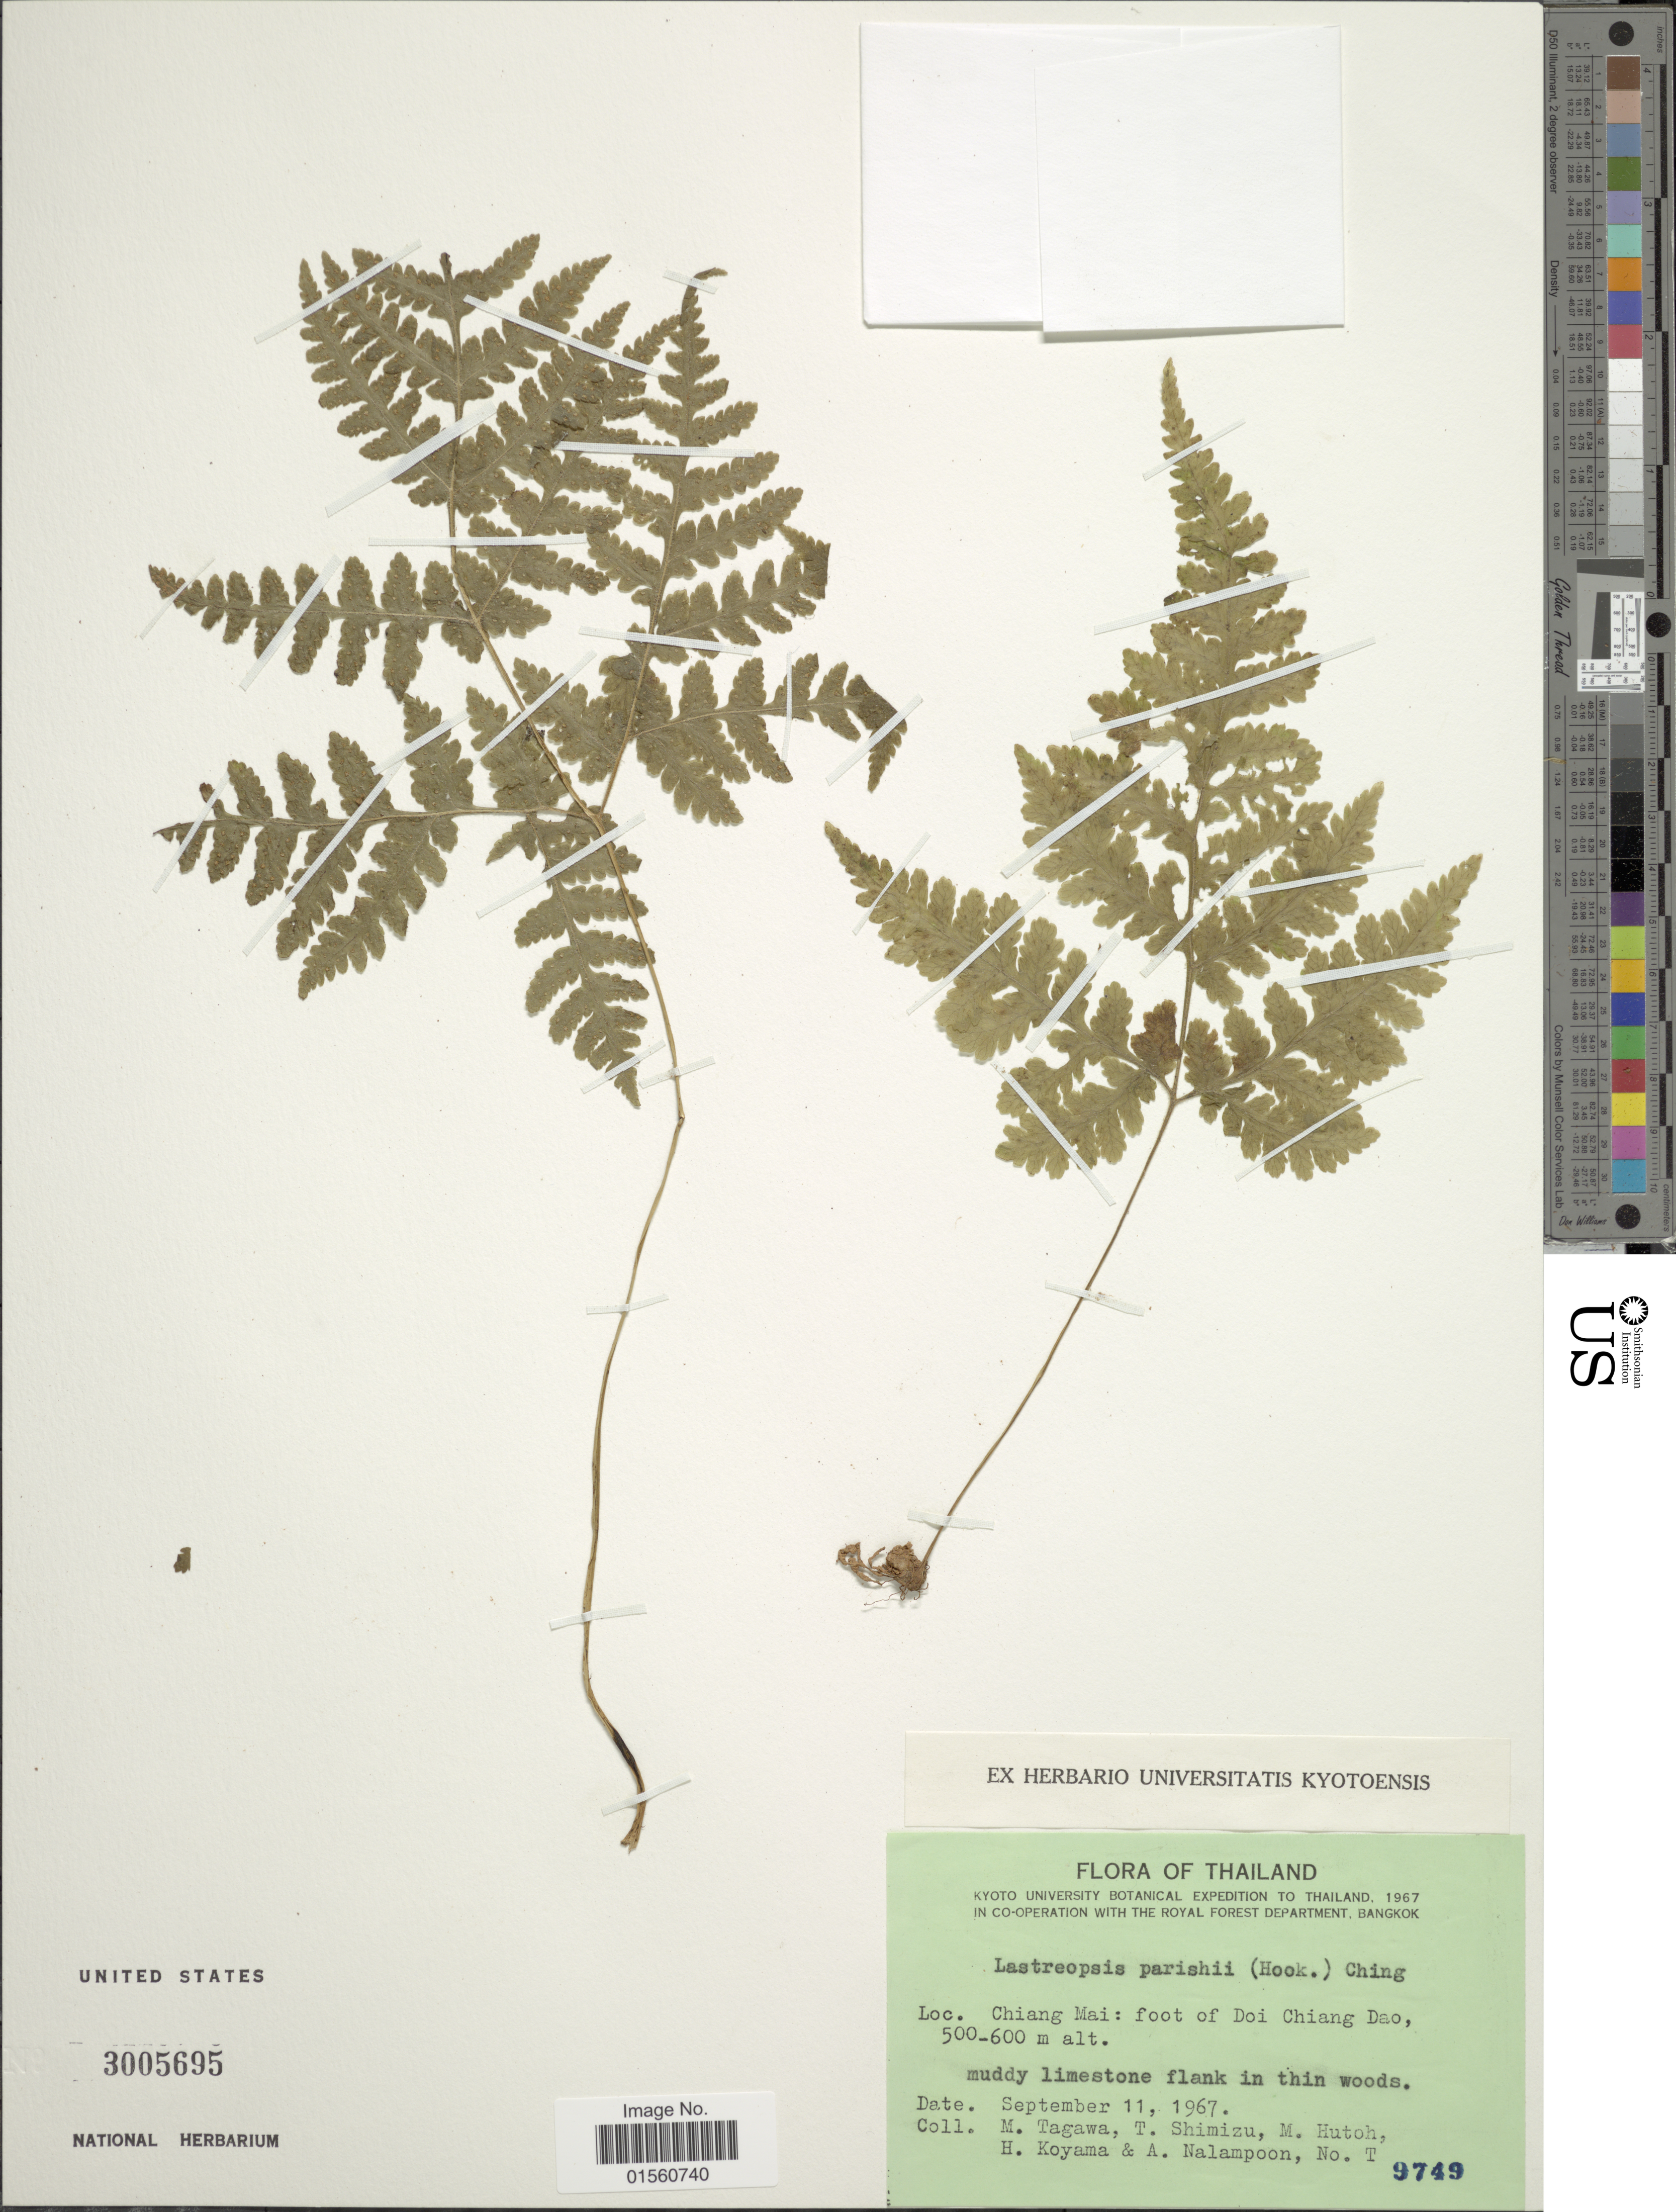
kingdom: Plantae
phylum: Tracheophyta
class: Polypodiopsida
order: Polypodiales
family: Dryopteridaceae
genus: Lastreopsis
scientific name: Lastreopsis parrishii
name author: (Hook.) Ching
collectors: M. Tagawa, T. Shimizu, M. Hutoh, H. Koyama & A. Nalampoon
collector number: T 9749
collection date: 1967-09-11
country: Thailand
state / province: Chiang Mai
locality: Foot of doi Chiang Dao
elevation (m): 500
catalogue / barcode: US 3005695